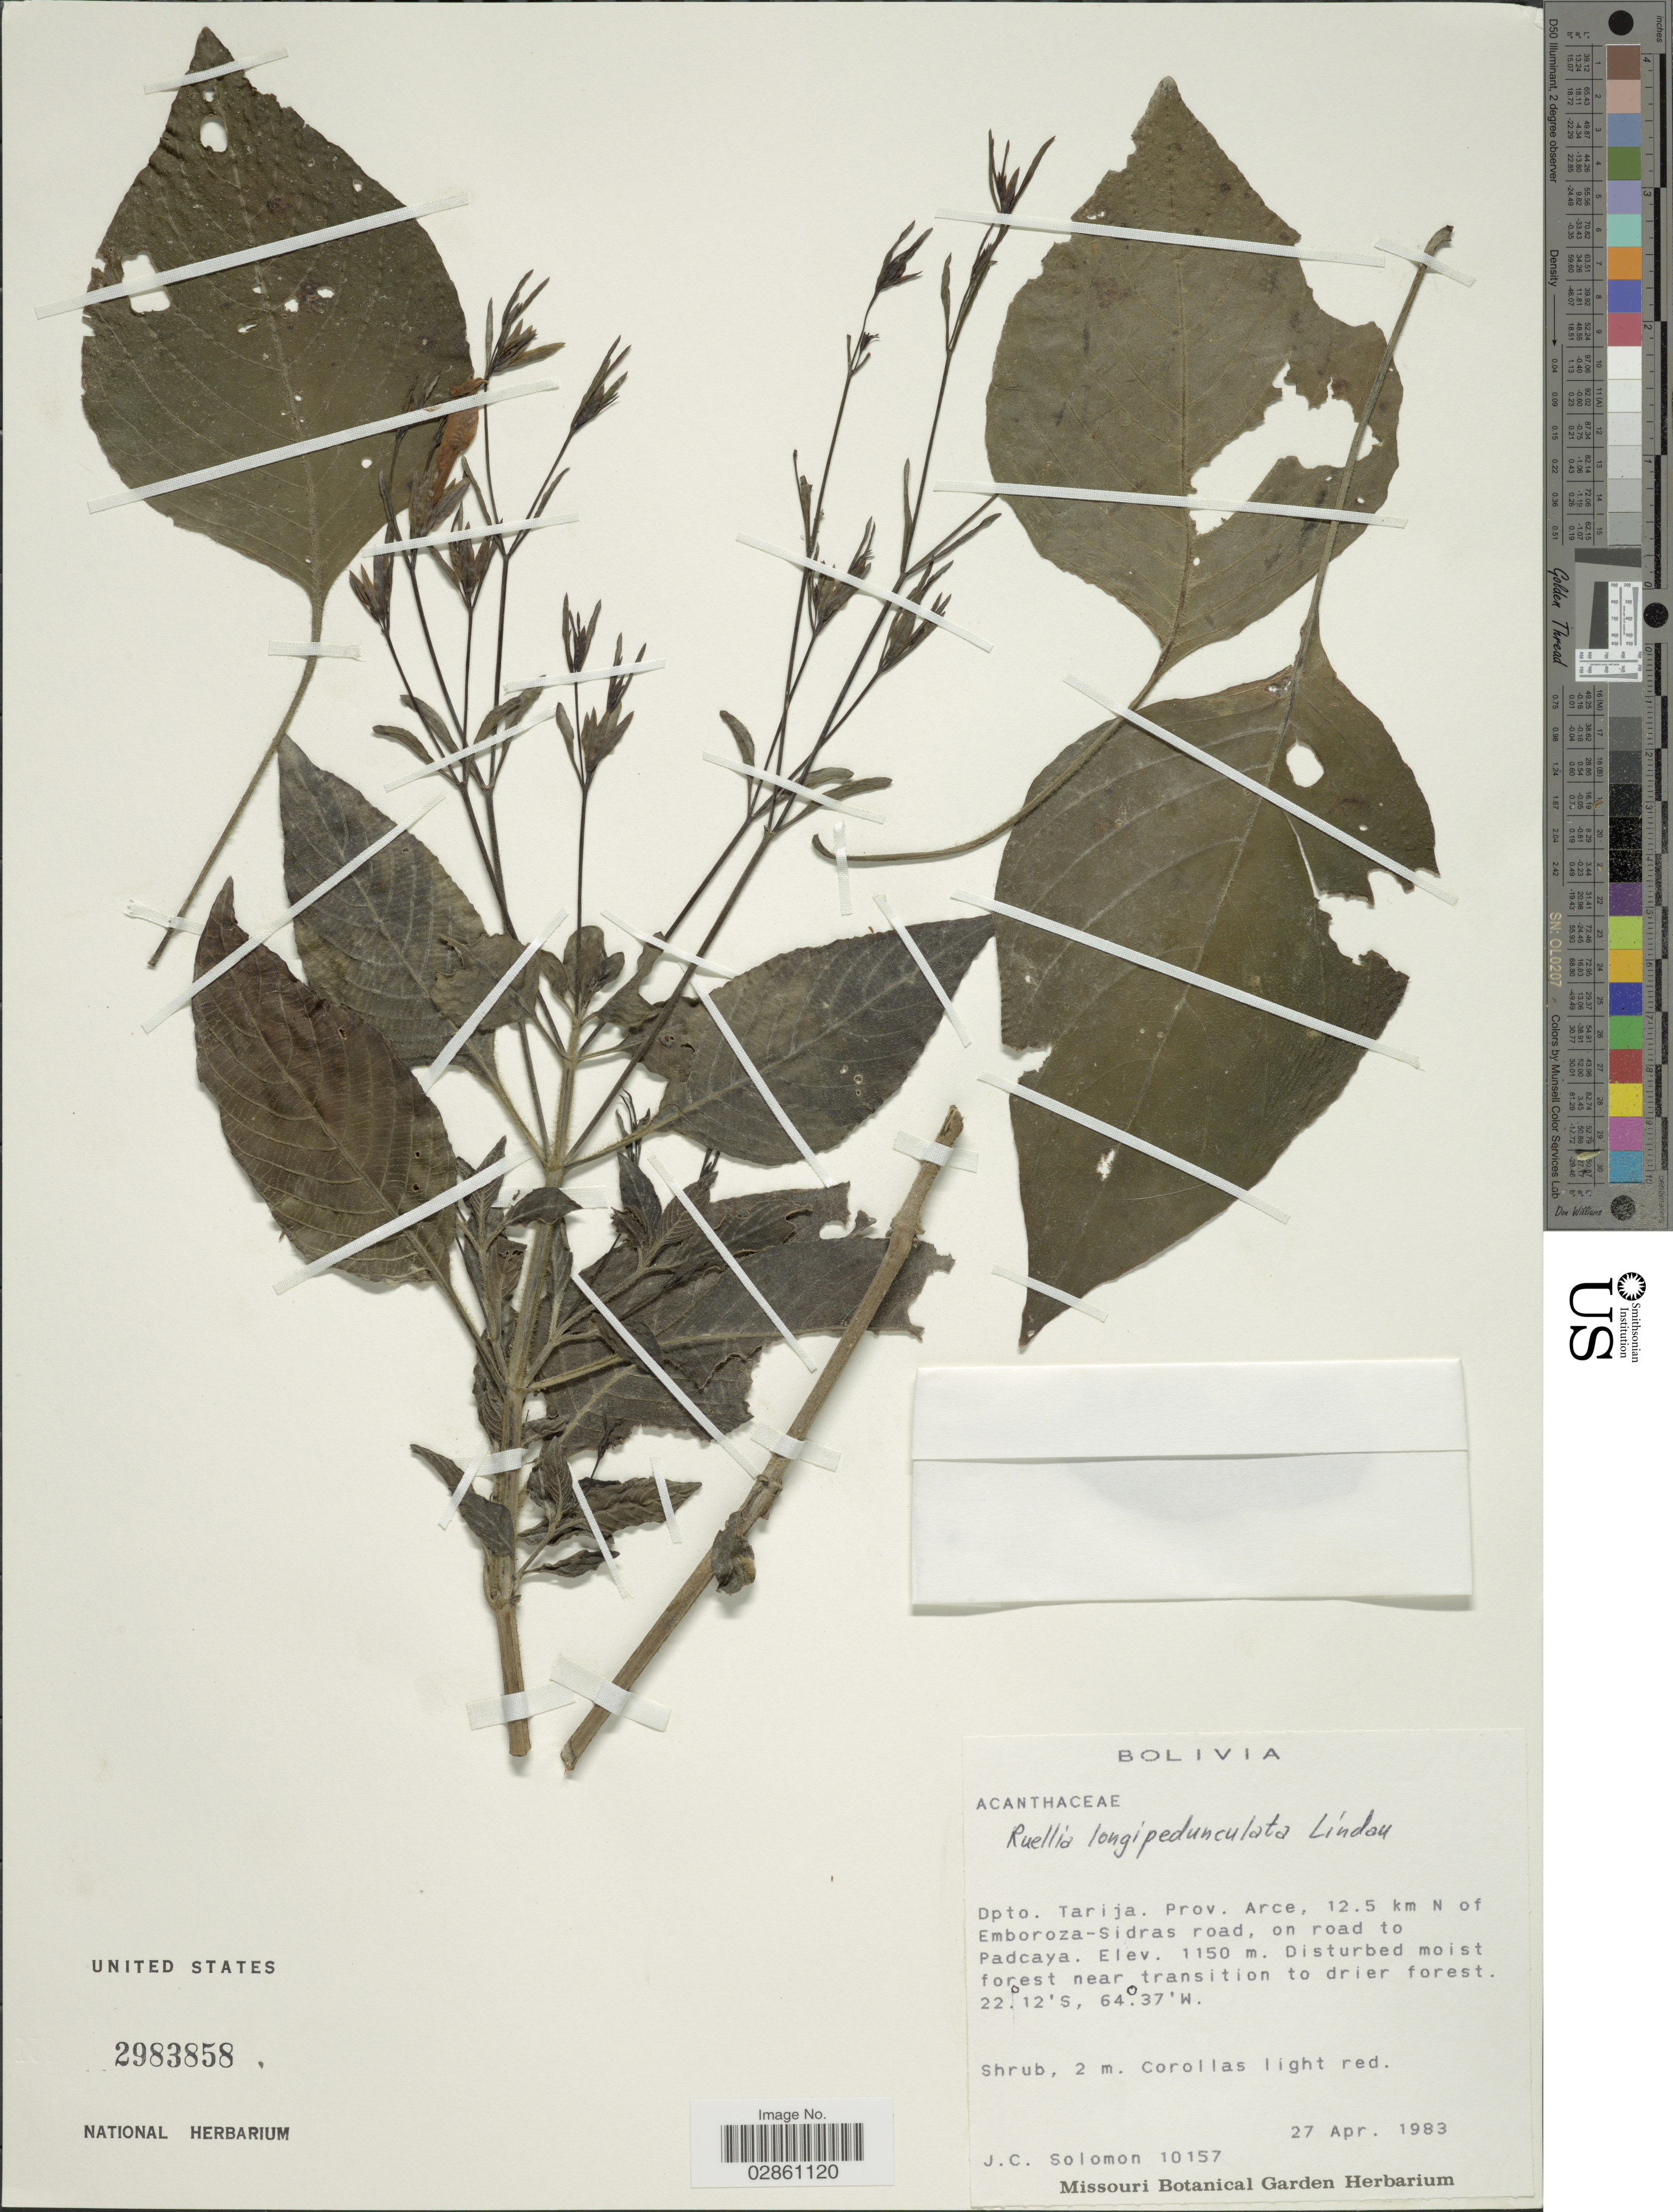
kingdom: Plantae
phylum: Tracheophyta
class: Magnoliopsida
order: Lamiales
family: Acanthaceae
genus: Ruellia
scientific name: Ruellia longipedunculata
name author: Lindau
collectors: J. C. Solomon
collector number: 10157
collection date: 1983-04-27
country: Bolivia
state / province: Tarija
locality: Dpto. Tarija, Prov. Arce, 12.5 km N of Emboroza- Sidras road, on road to Padcaya.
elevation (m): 1150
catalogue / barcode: US 2983858